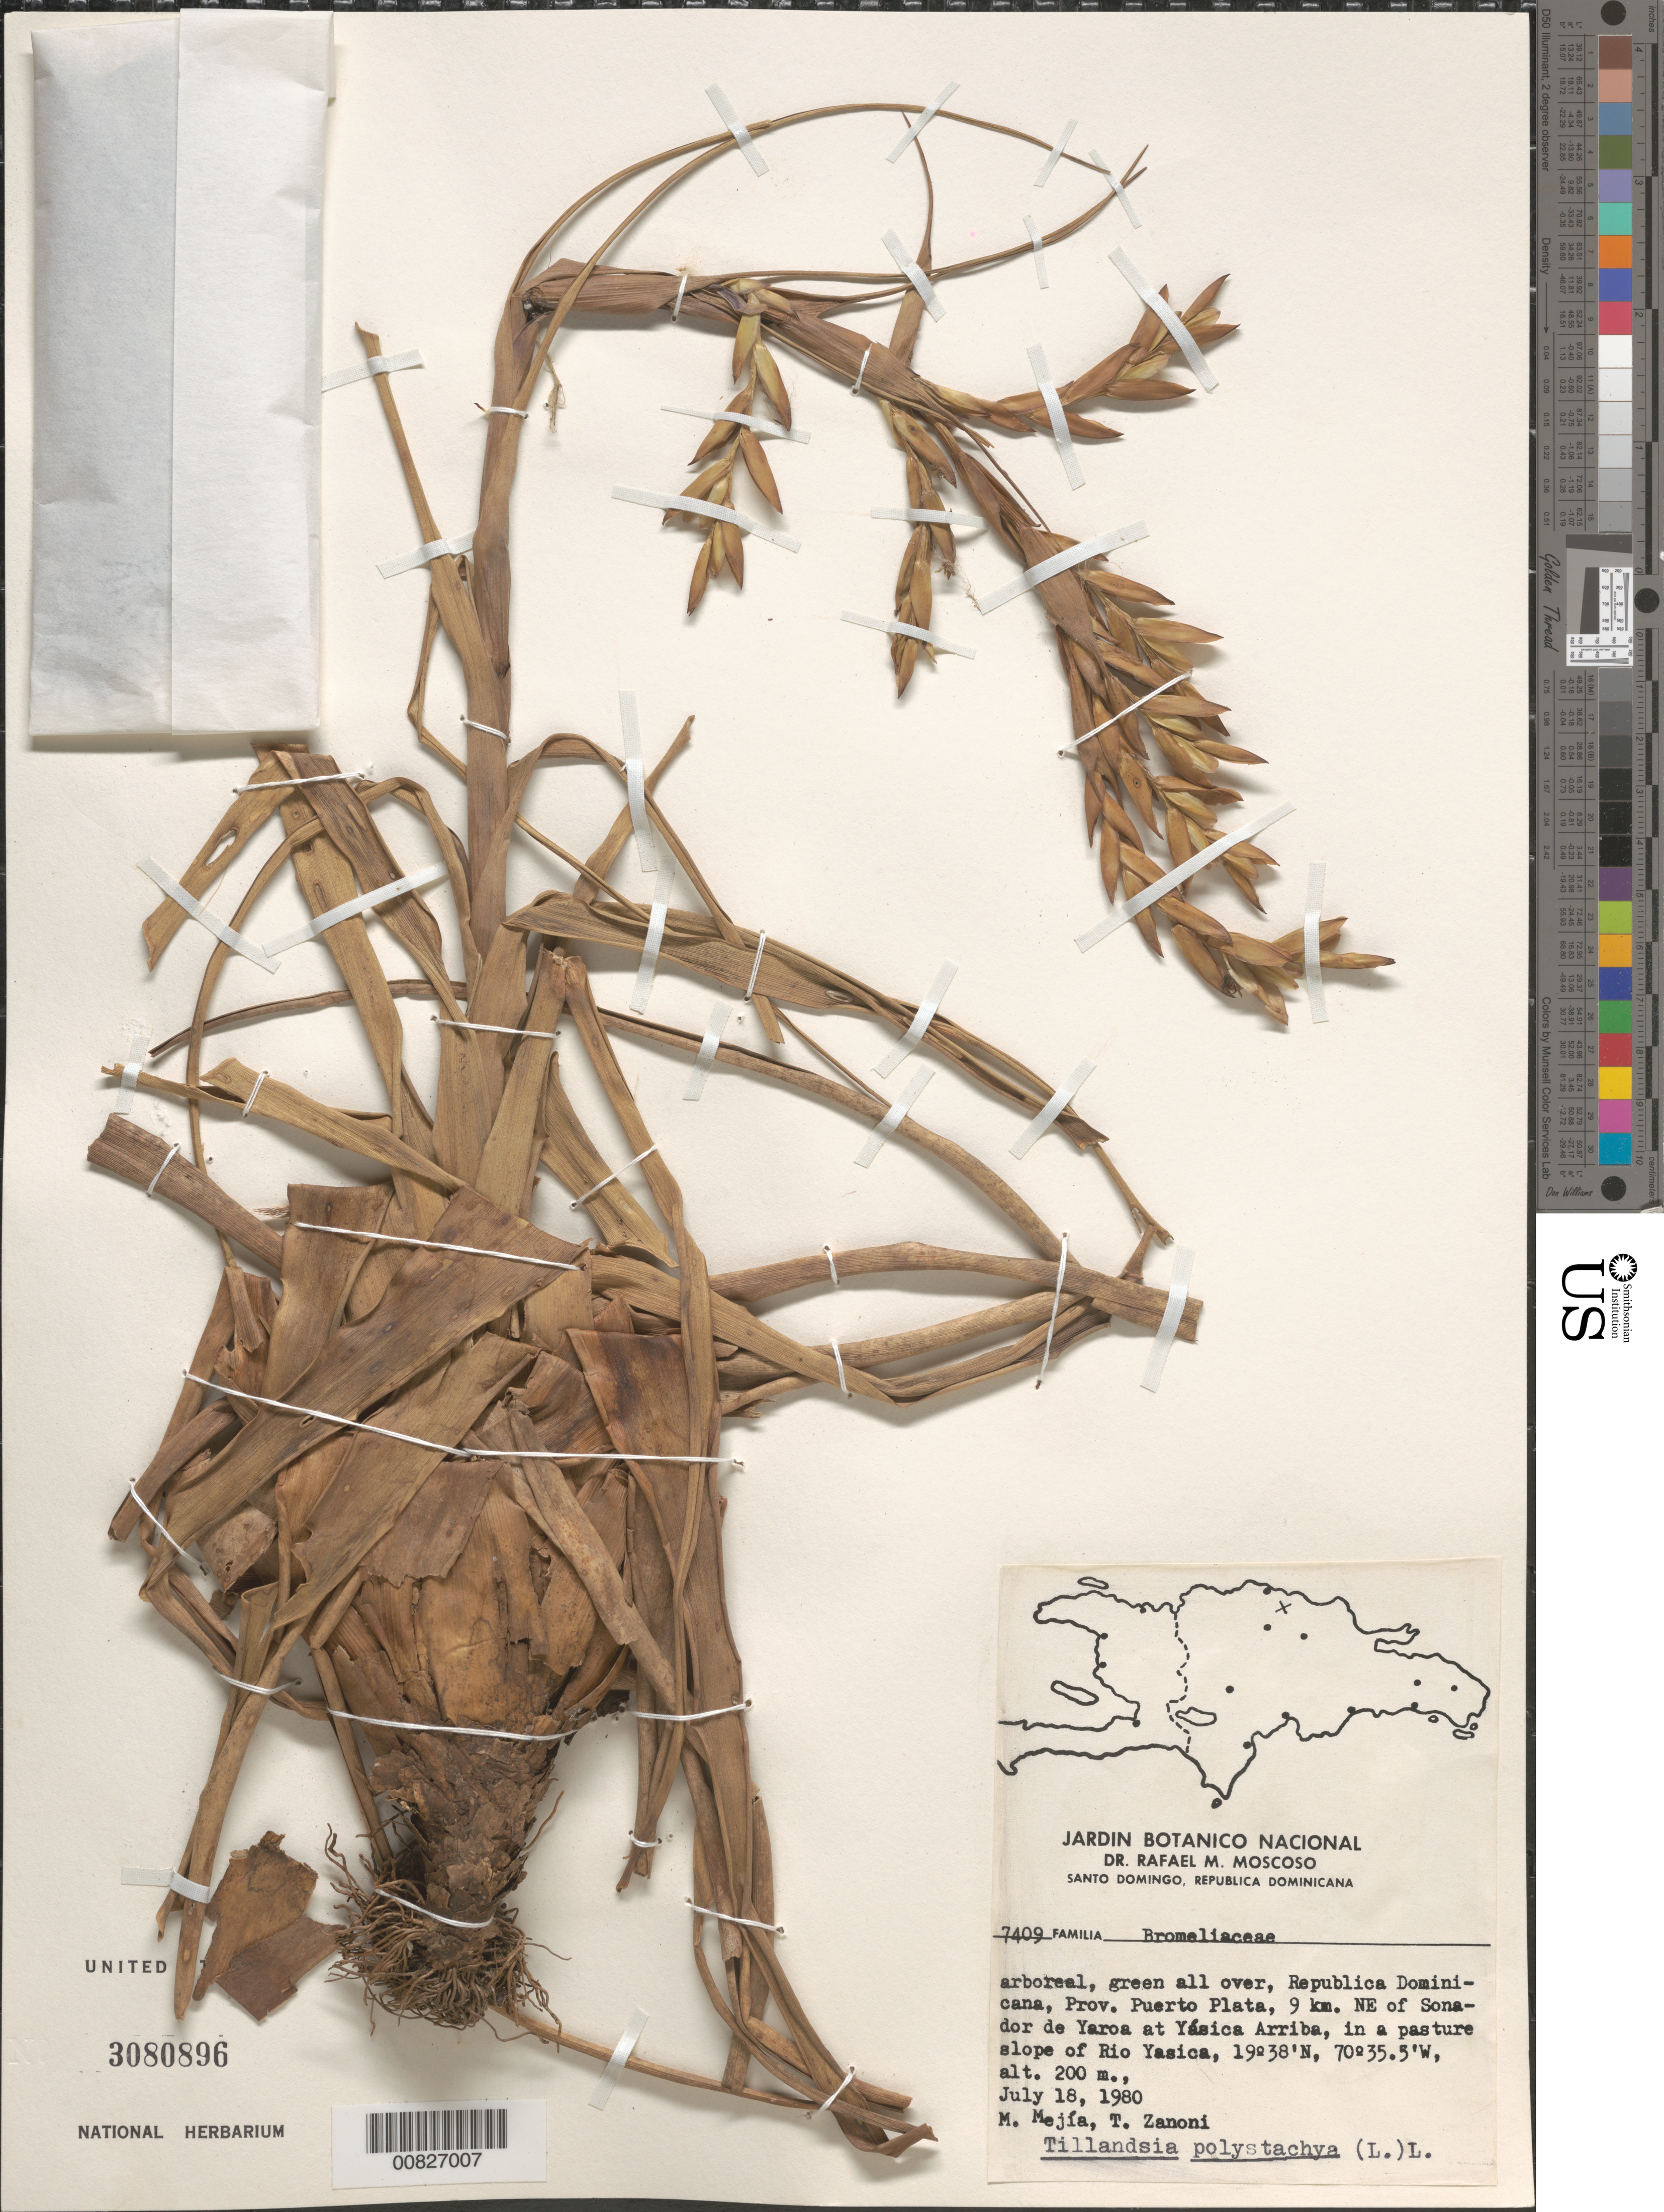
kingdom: Plantae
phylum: Tracheophyta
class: Liliopsida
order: Poales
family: Bromeliaceae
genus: Tillandsia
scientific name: Tillandsia polystachia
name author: (L.) L.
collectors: M. Mejia & T. A. Zanoni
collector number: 7409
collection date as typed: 18 Jul 1980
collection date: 1980-07-18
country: Dominican Republic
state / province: Puerto Plata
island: Hispaniola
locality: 9 km. NE of Sonador of Yaroa at Yásica Arriba, in a pasture slope of Río Yásica.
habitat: Arboreal. In a pasture slope of Río Yásica.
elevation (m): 200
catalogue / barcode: US 3080896